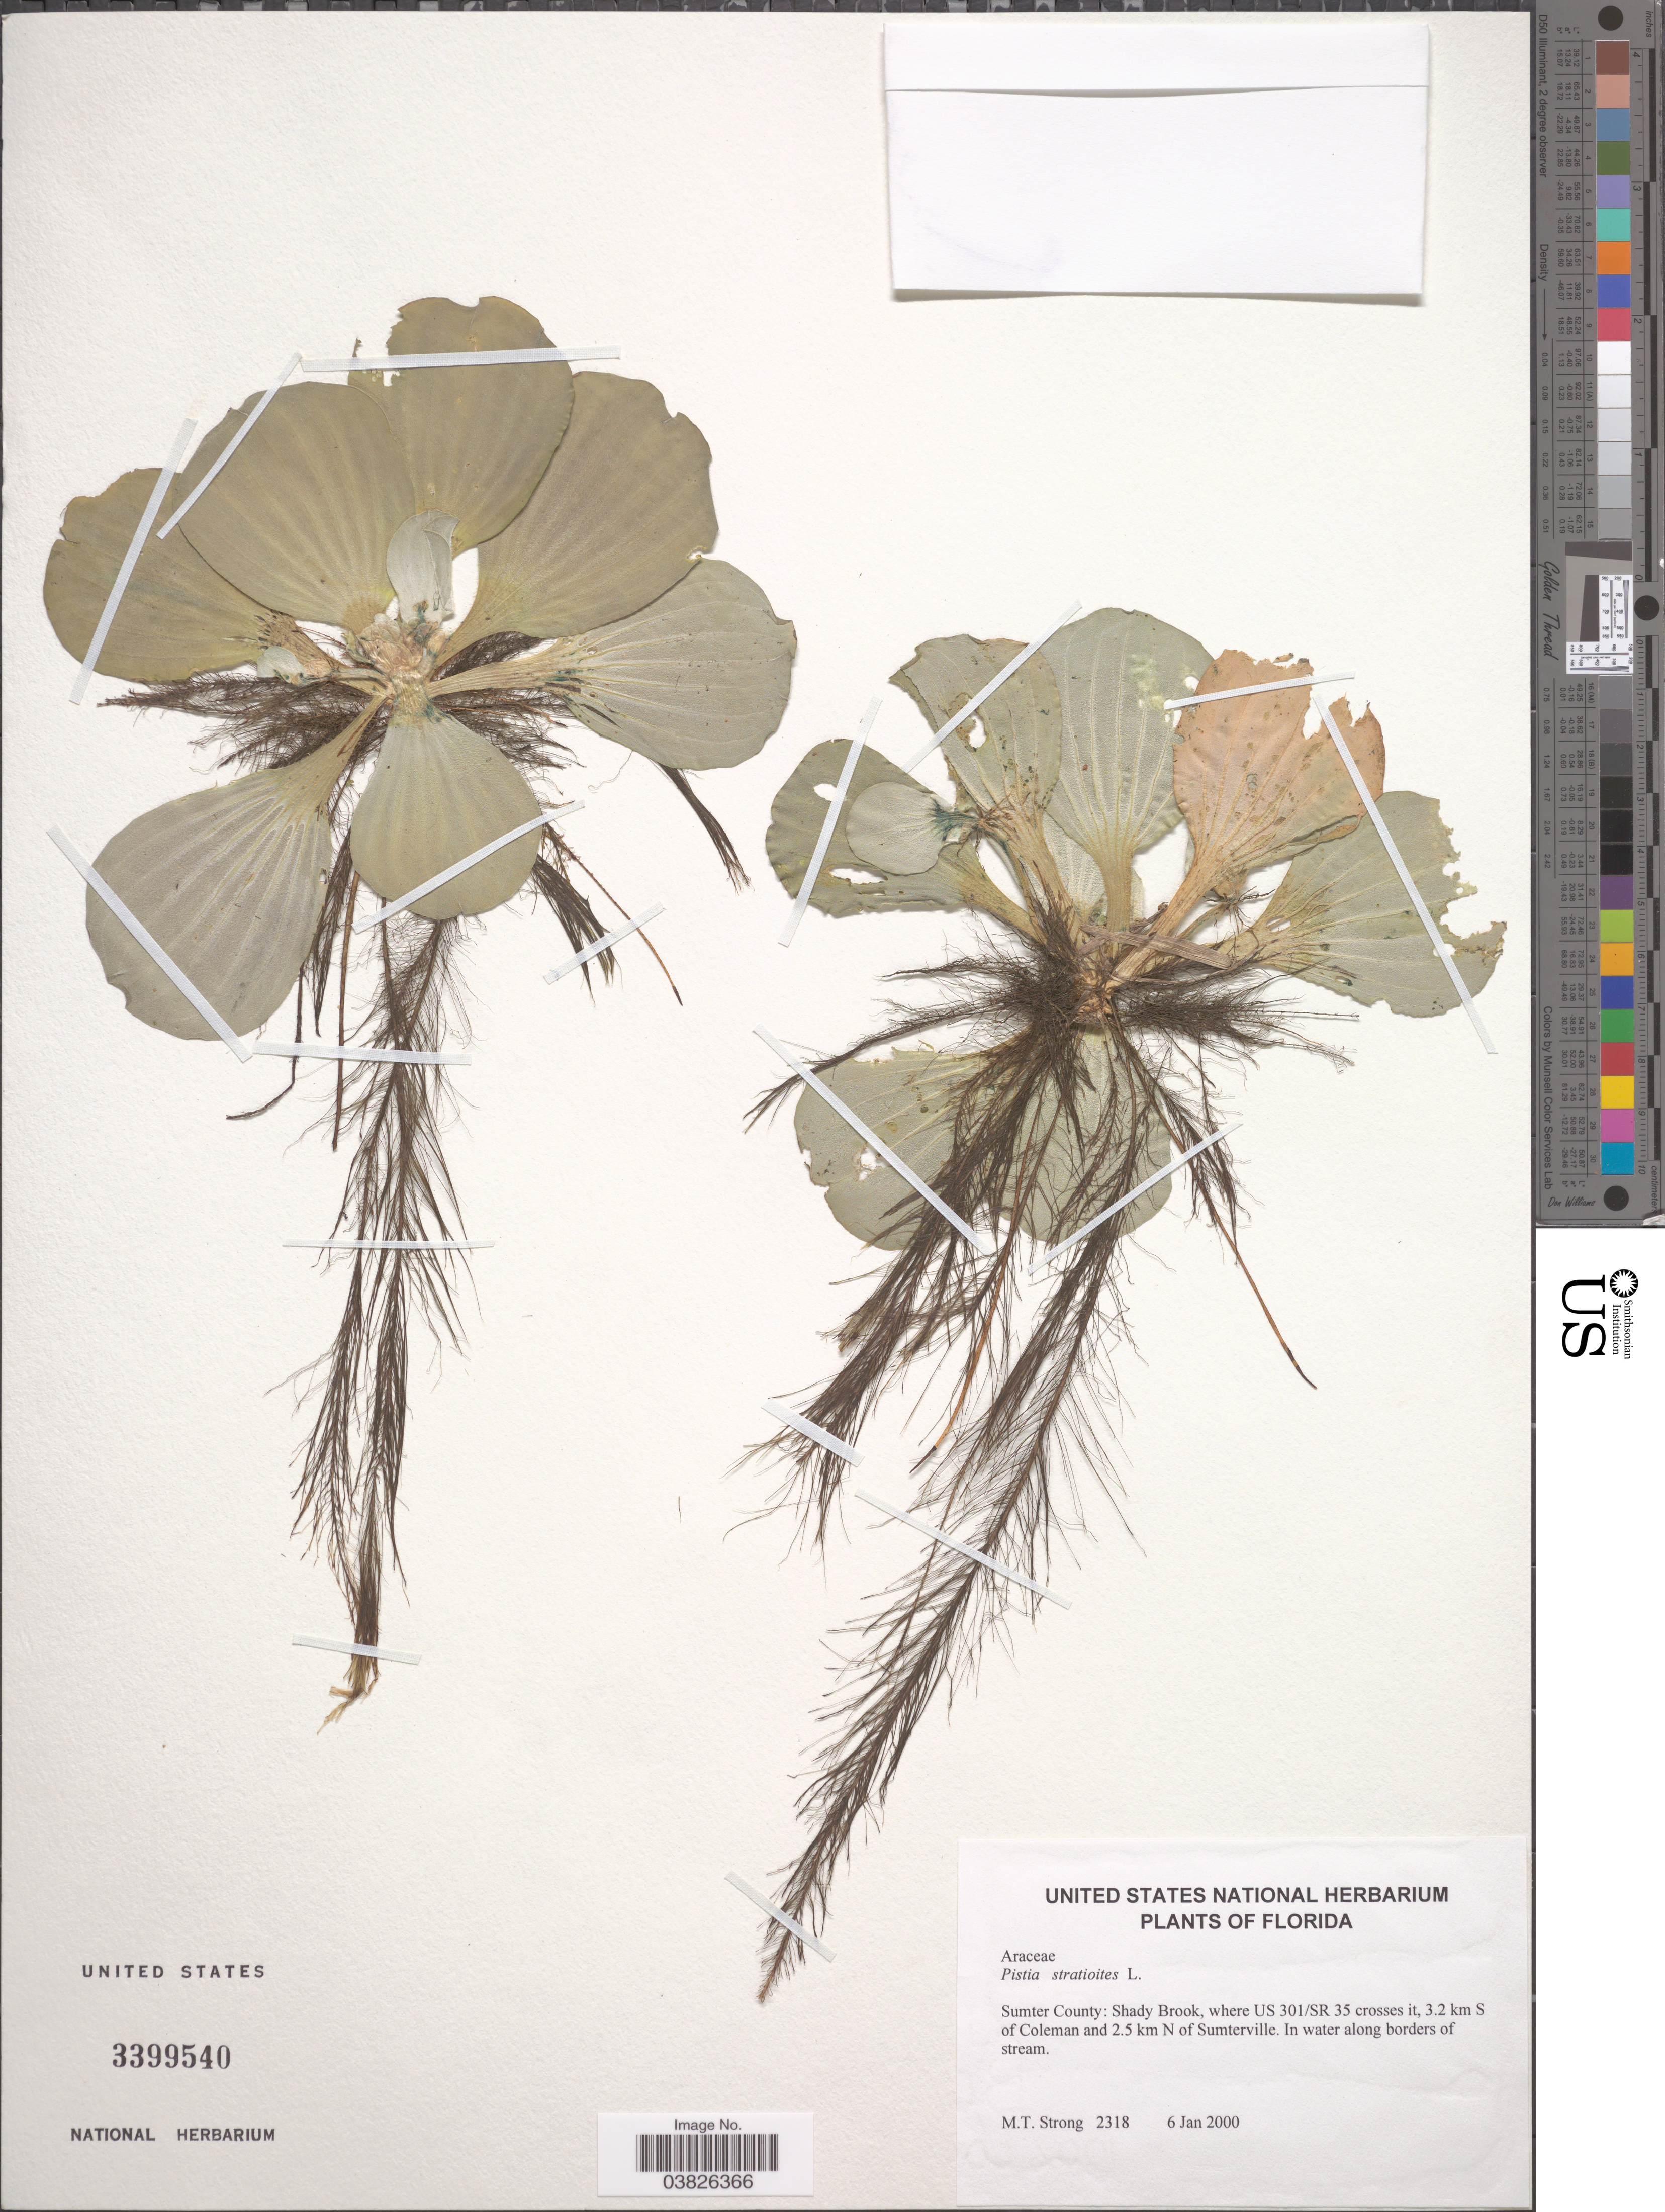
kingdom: Plantae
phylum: Tracheophyta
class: Liliopsida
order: Alismatales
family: Araceae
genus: Pistia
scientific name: Pistia stratiotes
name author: L.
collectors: M. T. Strong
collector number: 2318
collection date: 2000-01-06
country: United States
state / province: Florida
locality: Sumter County: Shady Brook, where US 301/SR 35 crosses it, 3.2 km S of Coleman and 2.5 km N of Sumterville. In water along borders of stream.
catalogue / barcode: US 3399540